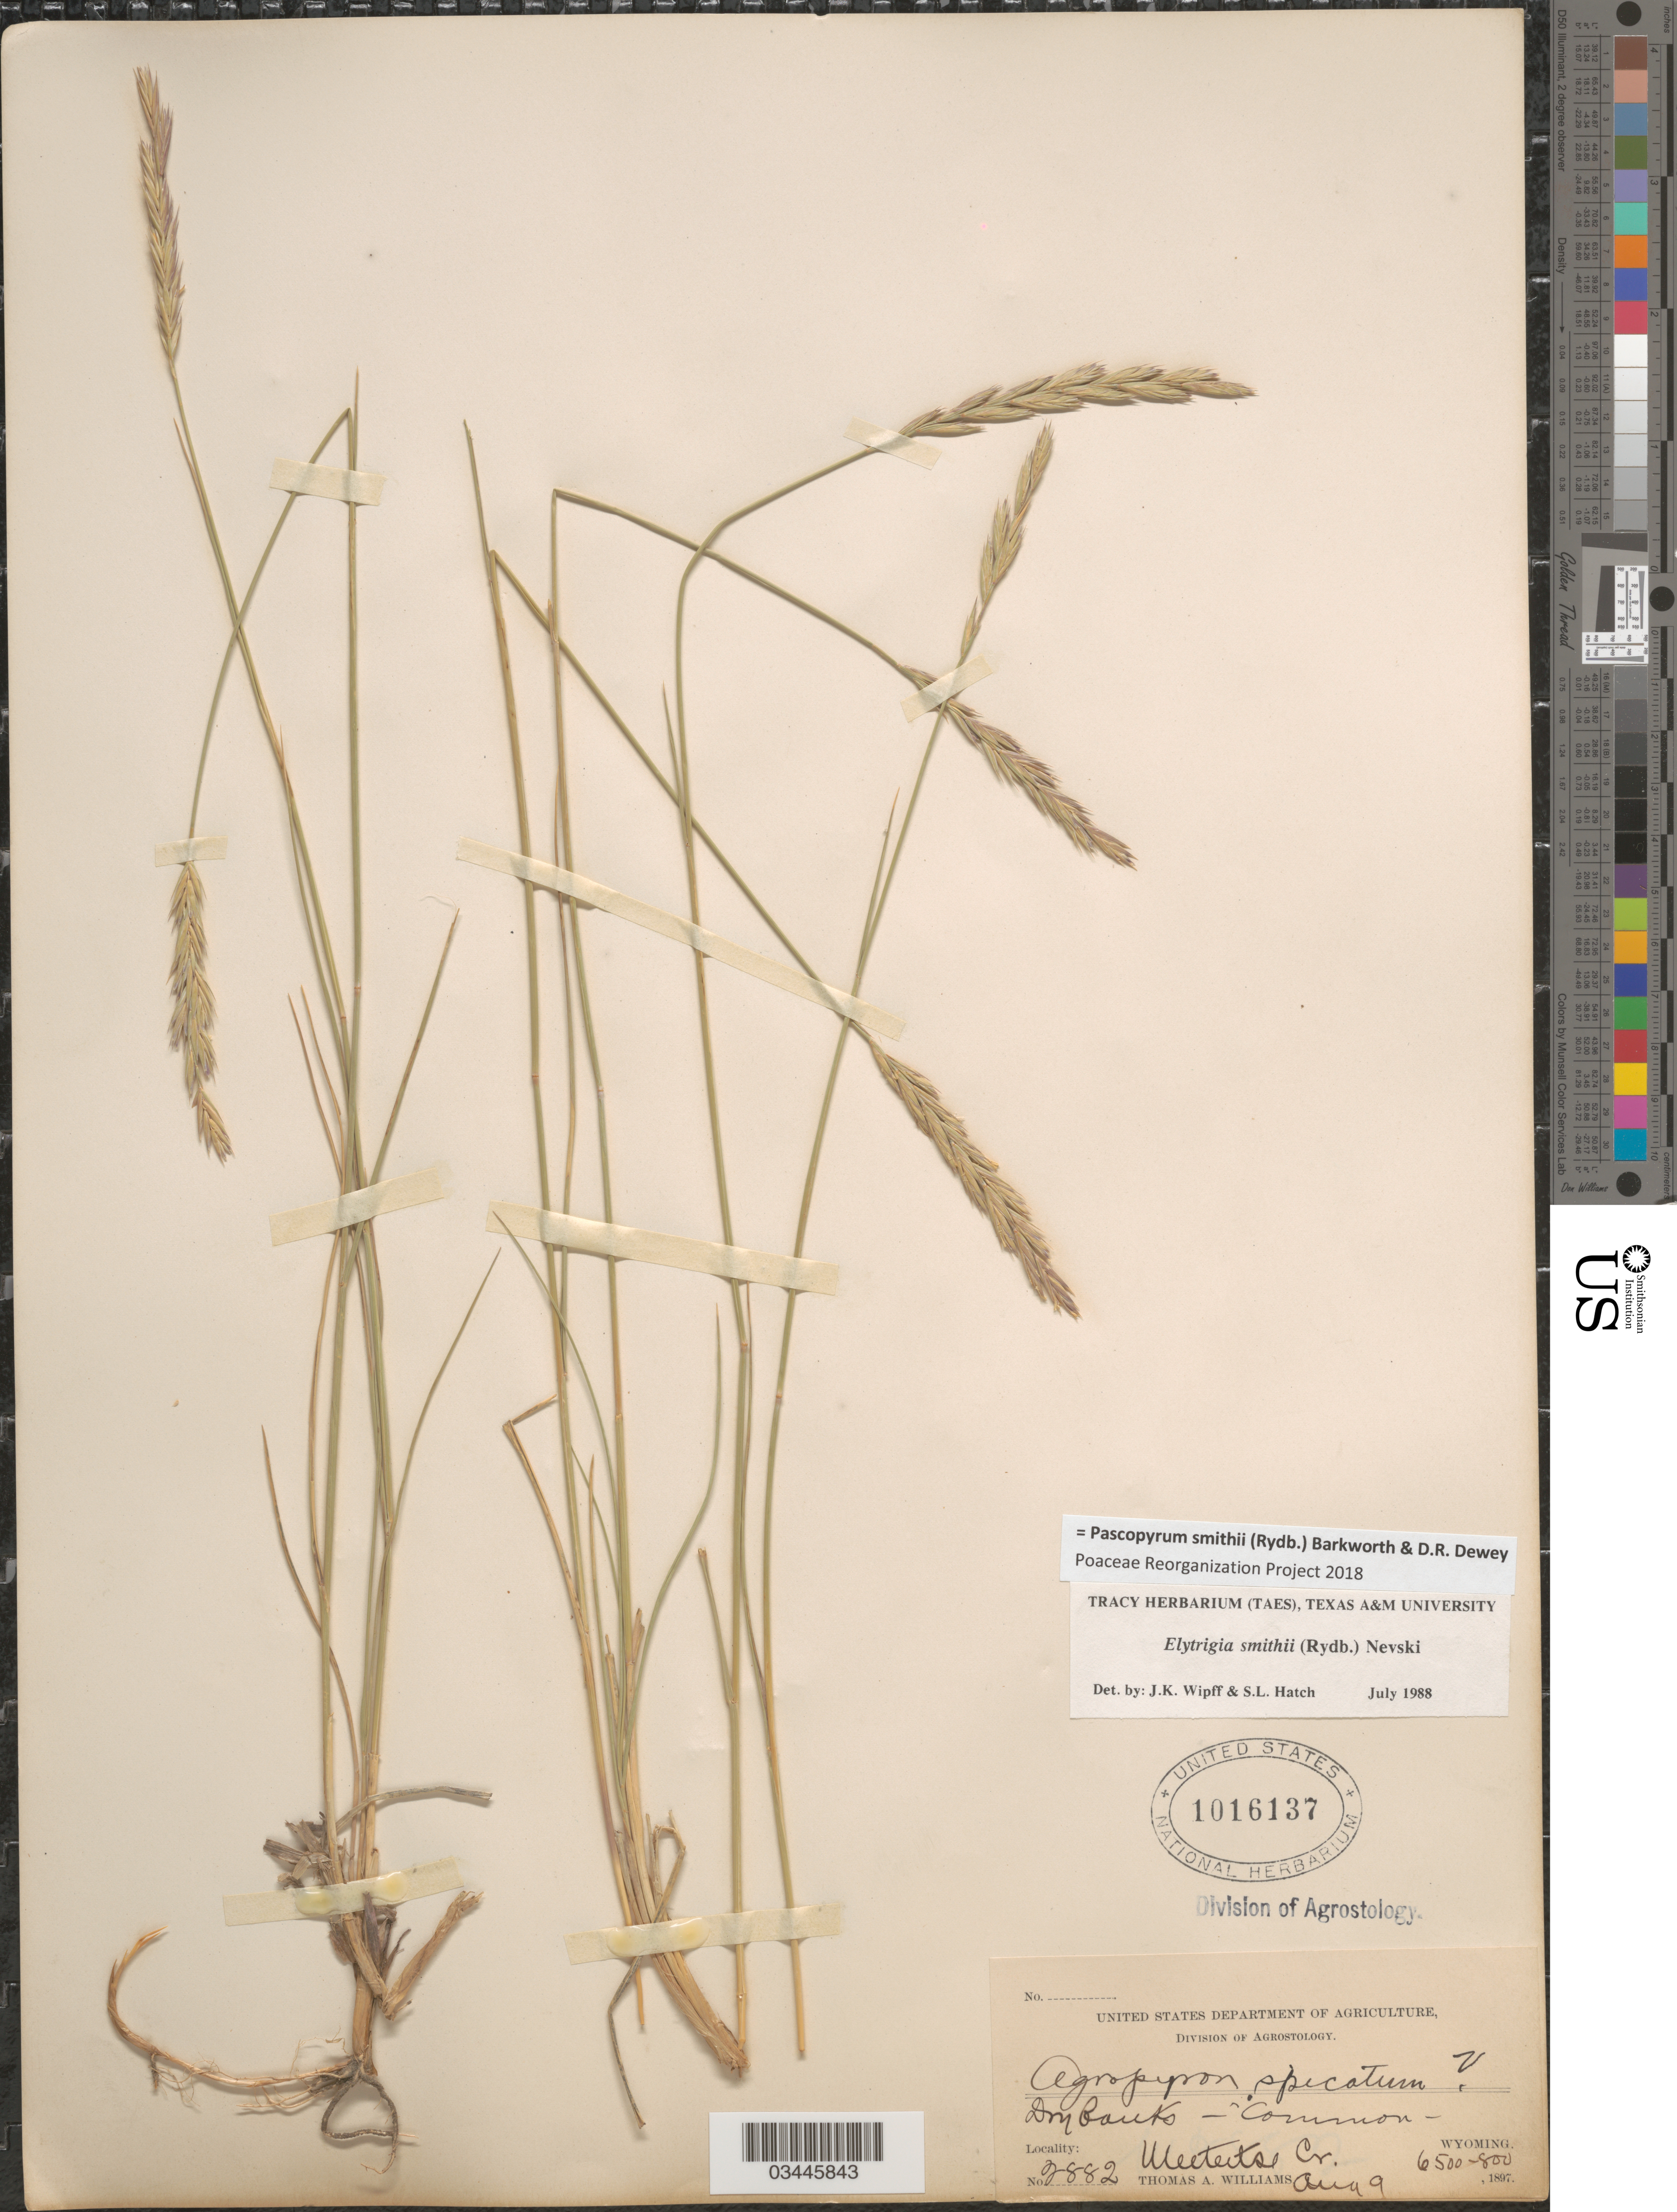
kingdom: Plantae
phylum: Tracheophyta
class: Liliopsida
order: Poales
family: Poaceae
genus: Pascopyrum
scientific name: Pascopyrum smithii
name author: (Rydb.) Barkworth & Dewey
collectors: T. A. Williams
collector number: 2882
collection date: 1897-08-09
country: United States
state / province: Wyoming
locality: Dry banks. Mateetse Cr.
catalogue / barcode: US 1016137